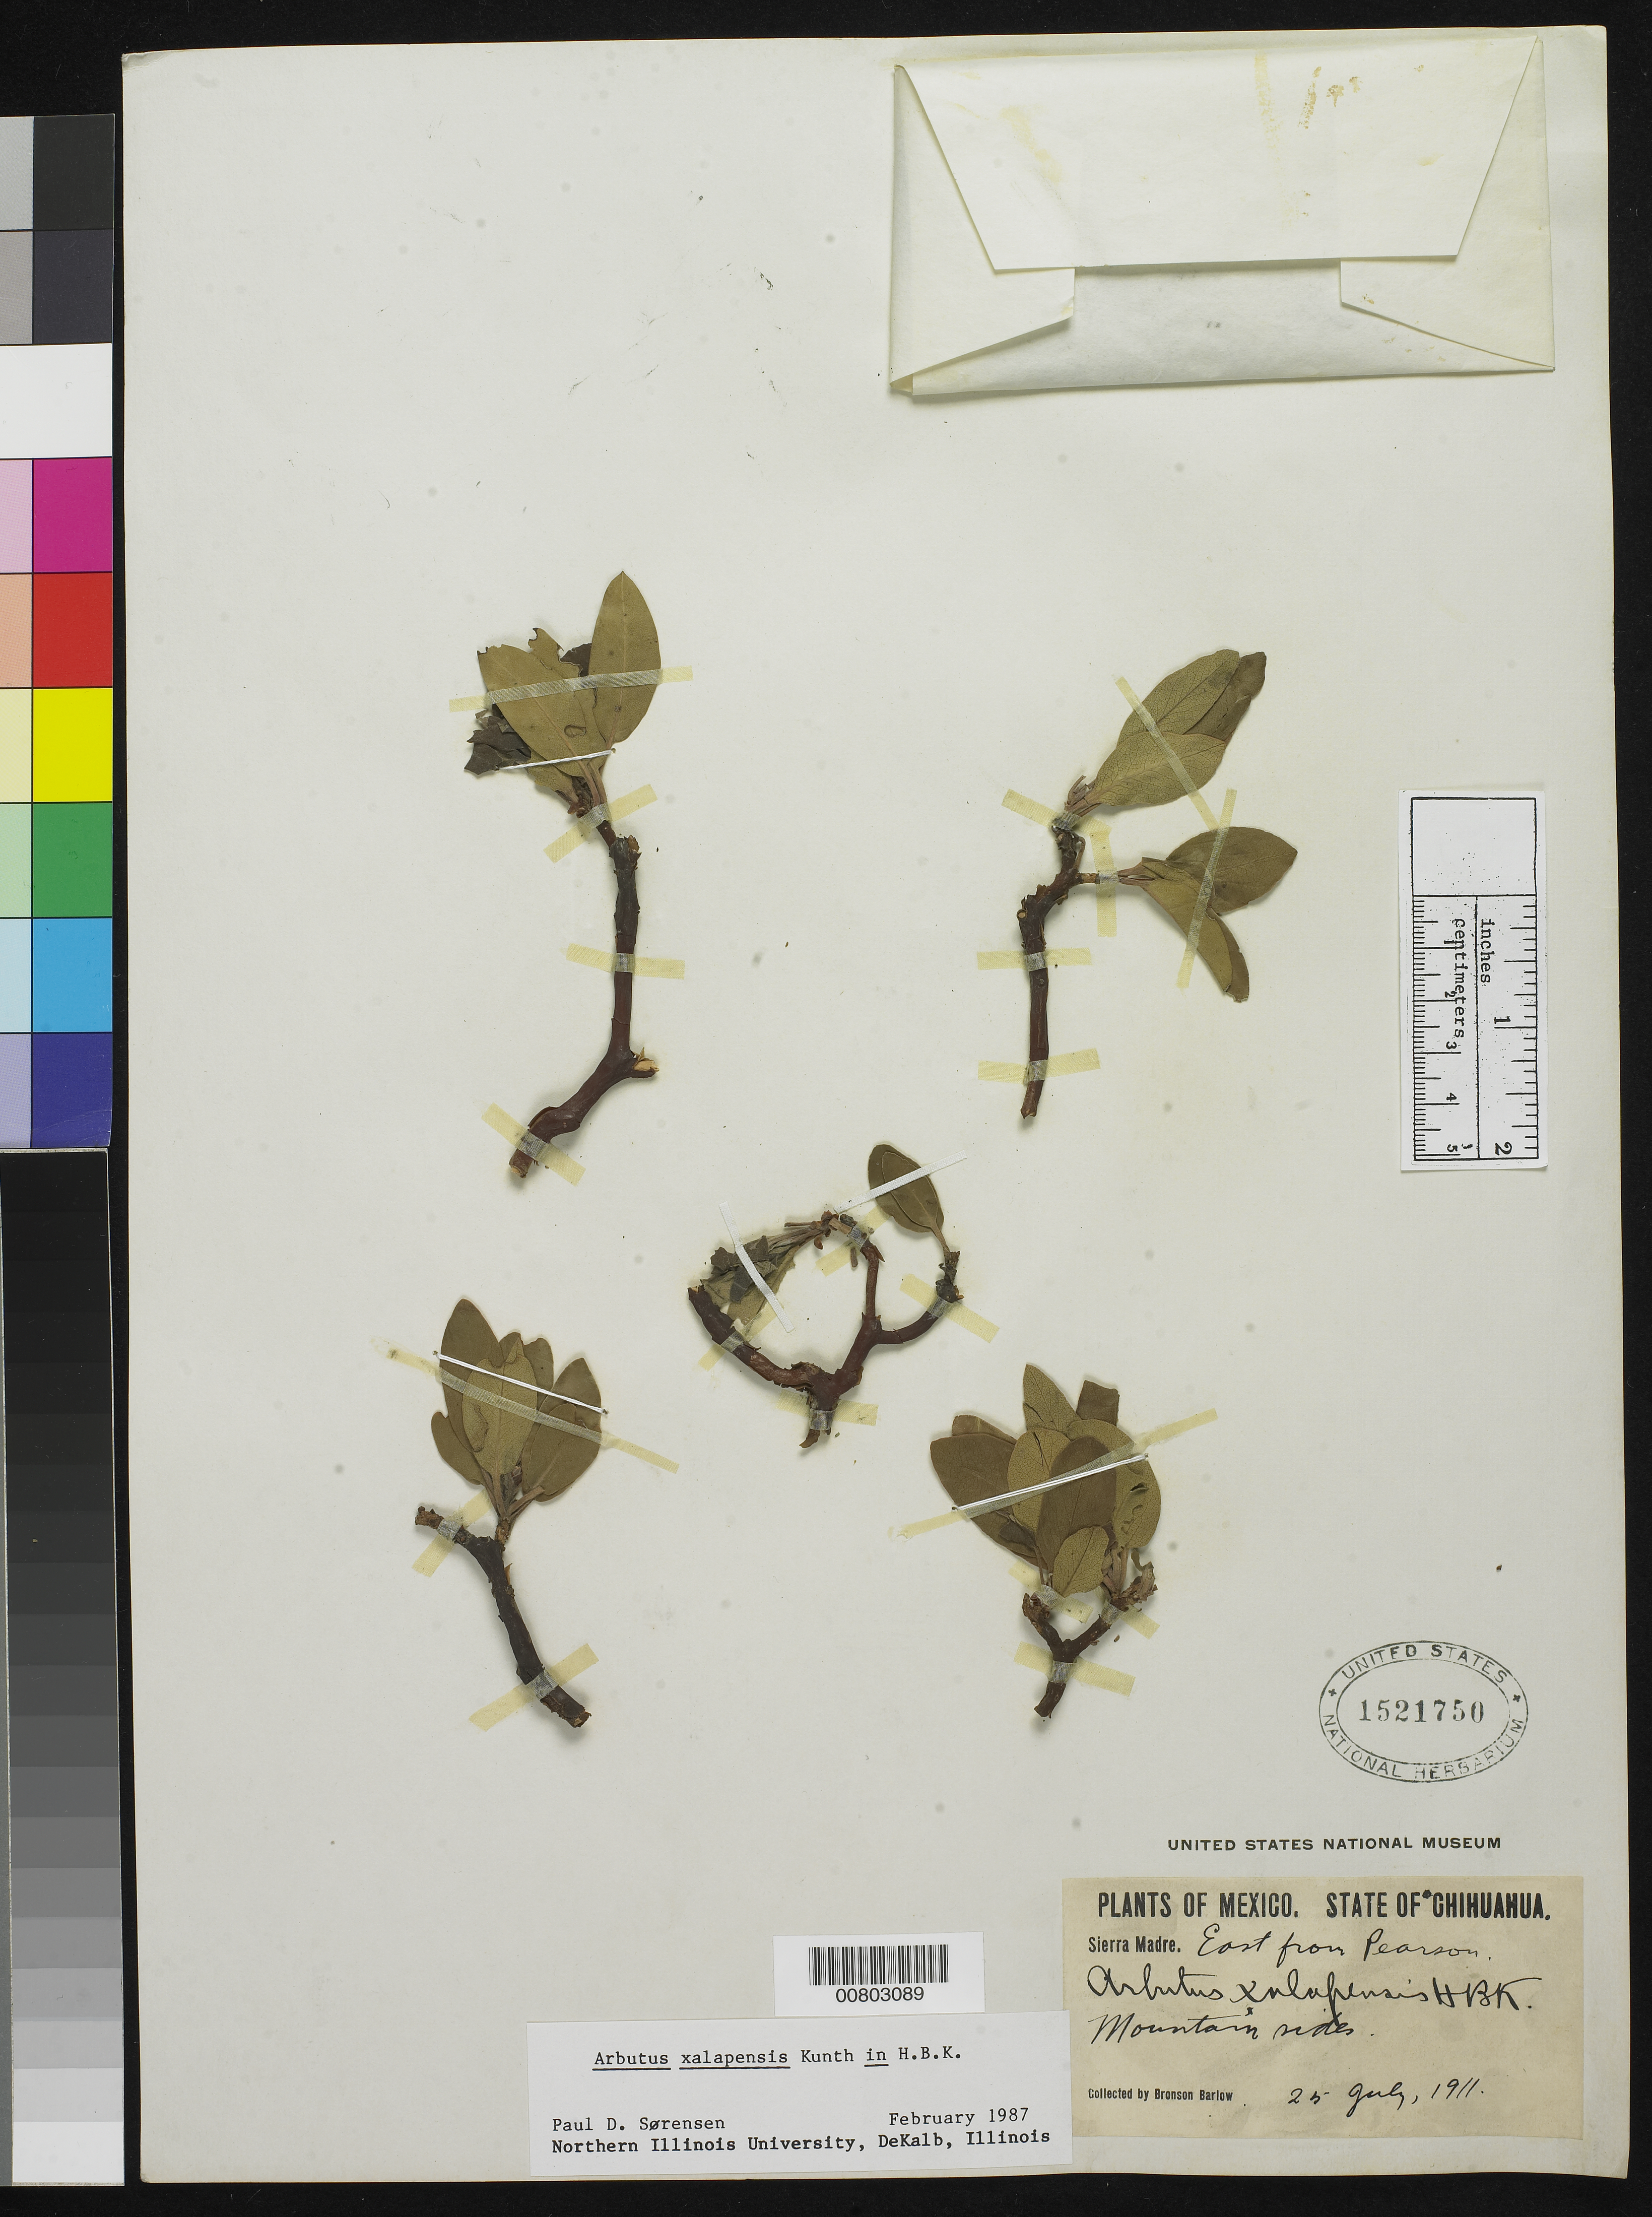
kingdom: Plantae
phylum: Tracheophyta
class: Magnoliopsida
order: Ericales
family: Ericaceae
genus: Arbutus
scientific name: Arbutus xalapensis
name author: Kunth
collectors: Barlow, B.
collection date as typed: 25 Jul 1911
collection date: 1911-07-25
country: Mexico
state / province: Chihuahua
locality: East from Pearson, Chihuahua.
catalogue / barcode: US 1521750